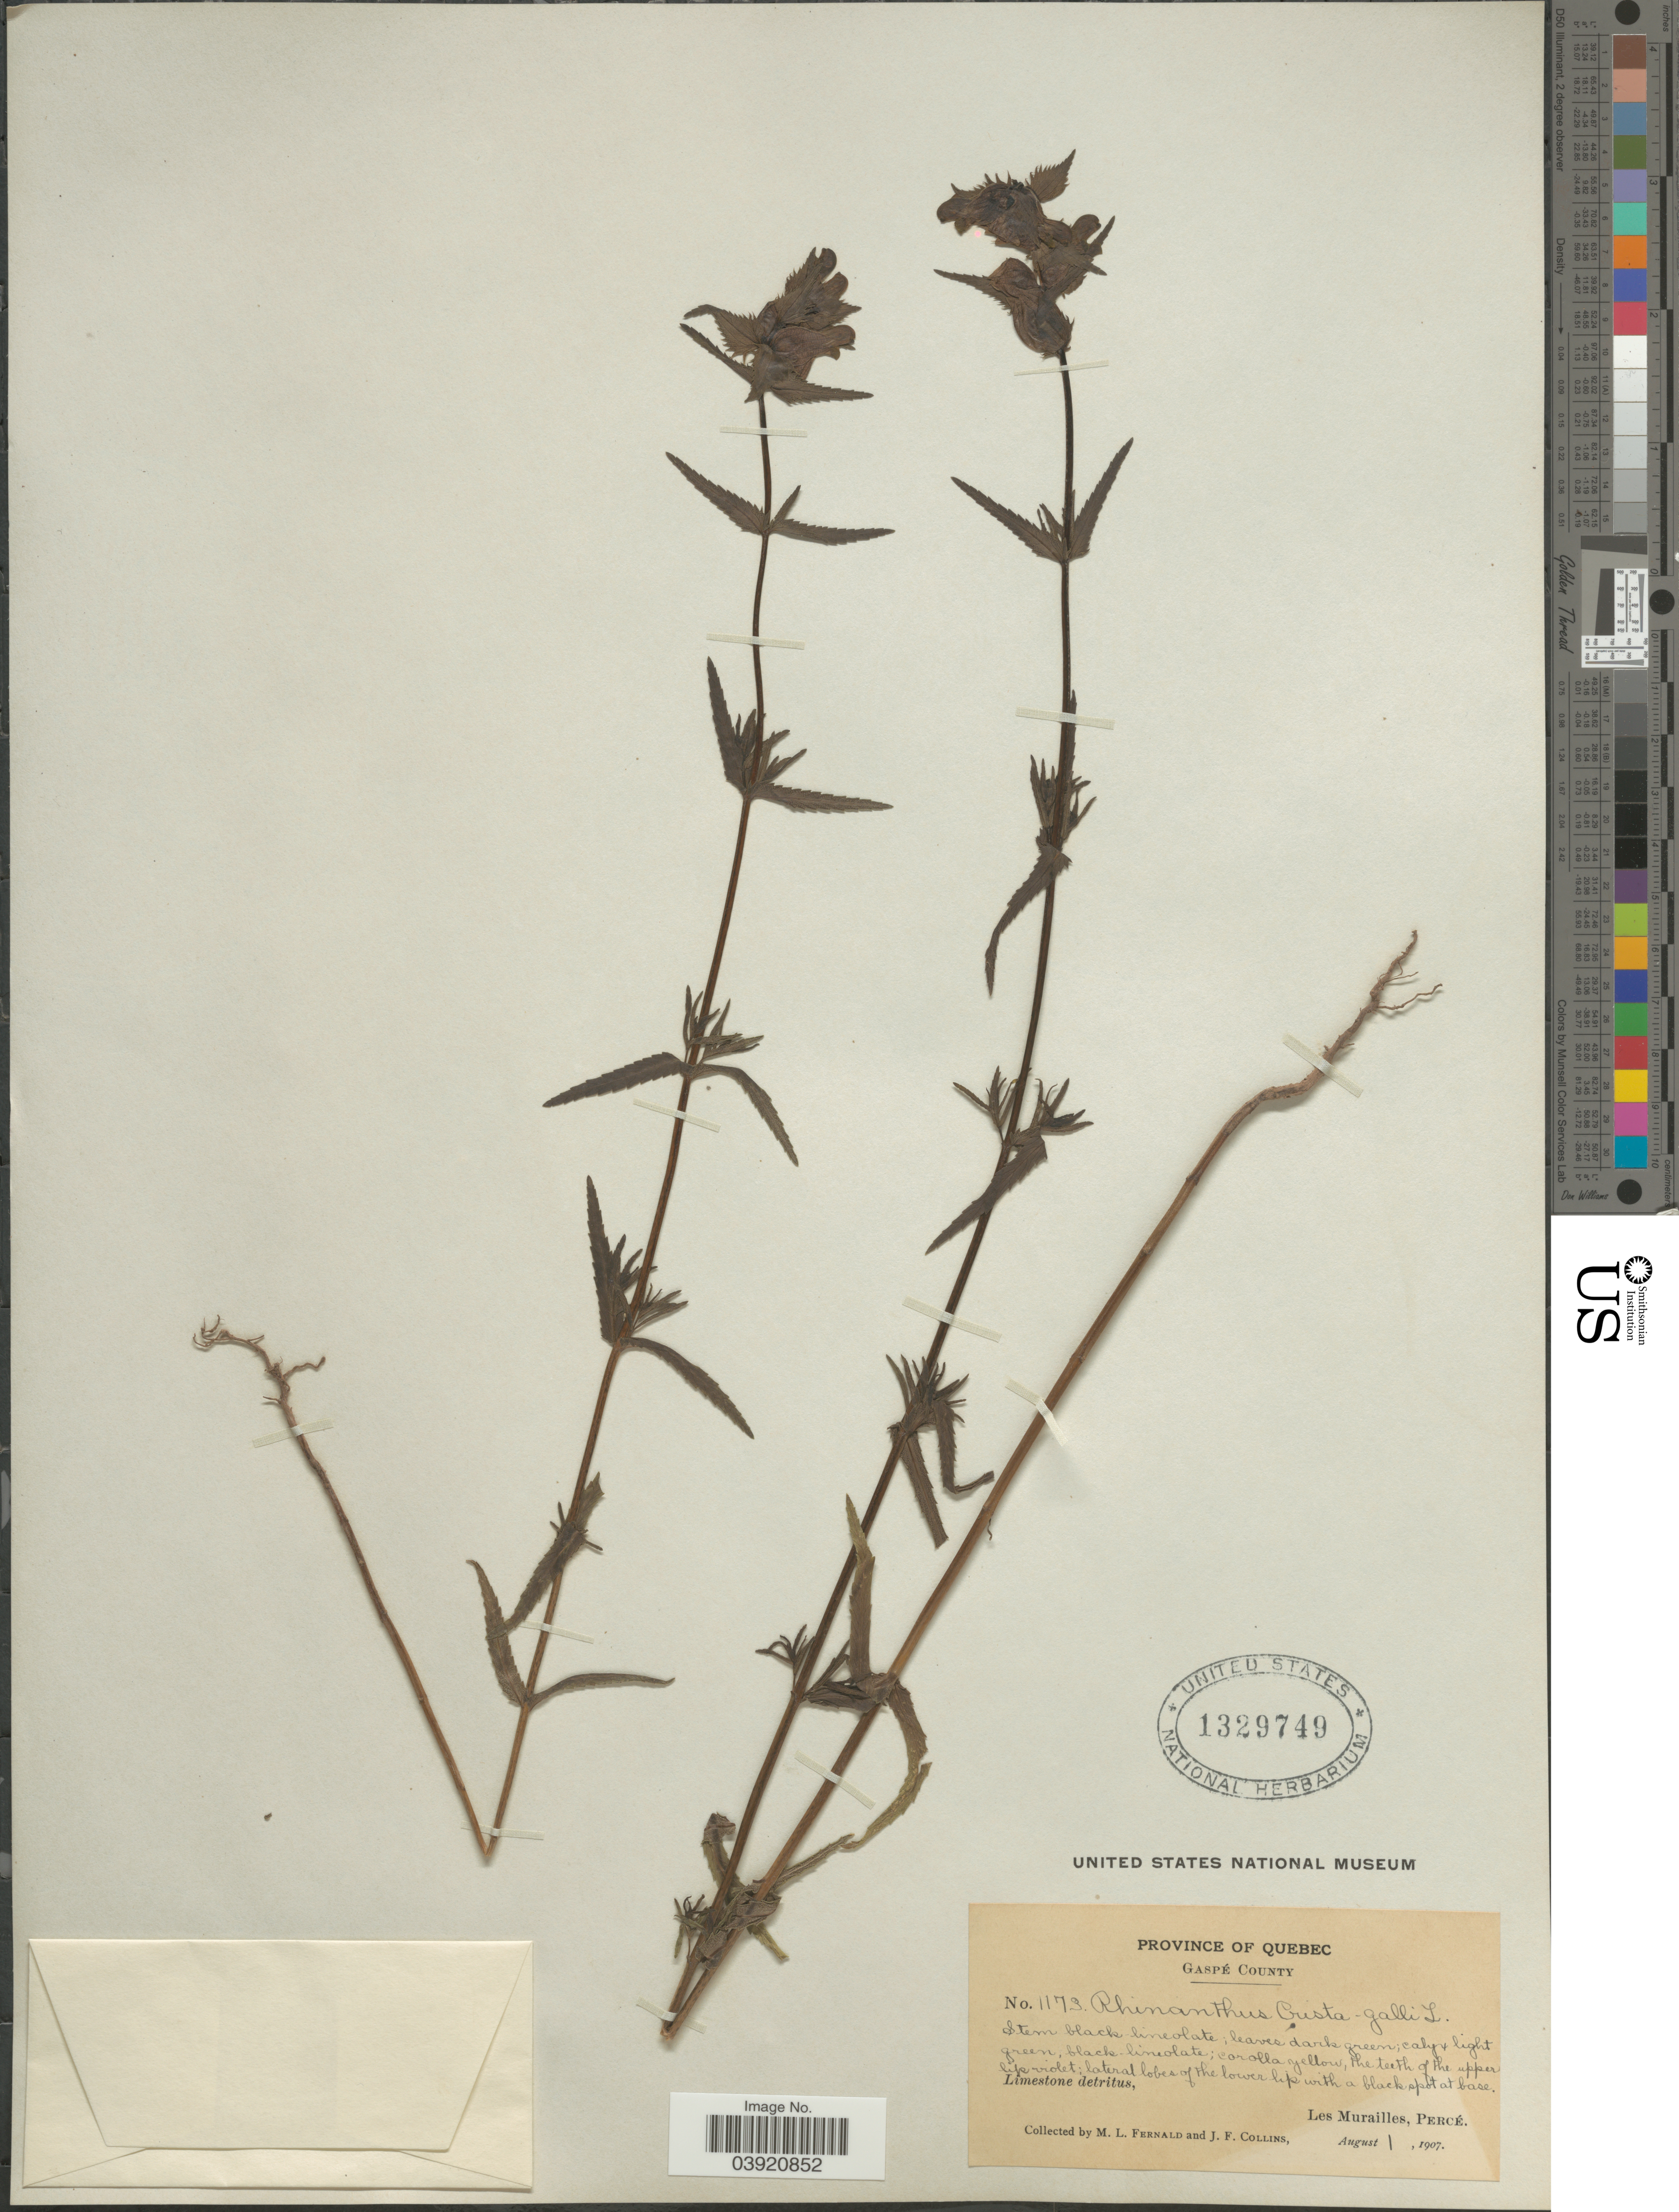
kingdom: Plantae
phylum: Tracheophyta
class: Magnoliopsida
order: Lamiales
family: Orobanchaceae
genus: Rhinanthus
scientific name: Rhinanthus crista-galli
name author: L.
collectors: M. L. Fernald & J. Collins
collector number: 1173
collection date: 1907-08-01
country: Canada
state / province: Quebec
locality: Gaspé County. Limestone detritus, Les Murailles, Percé.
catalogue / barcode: US 1329749